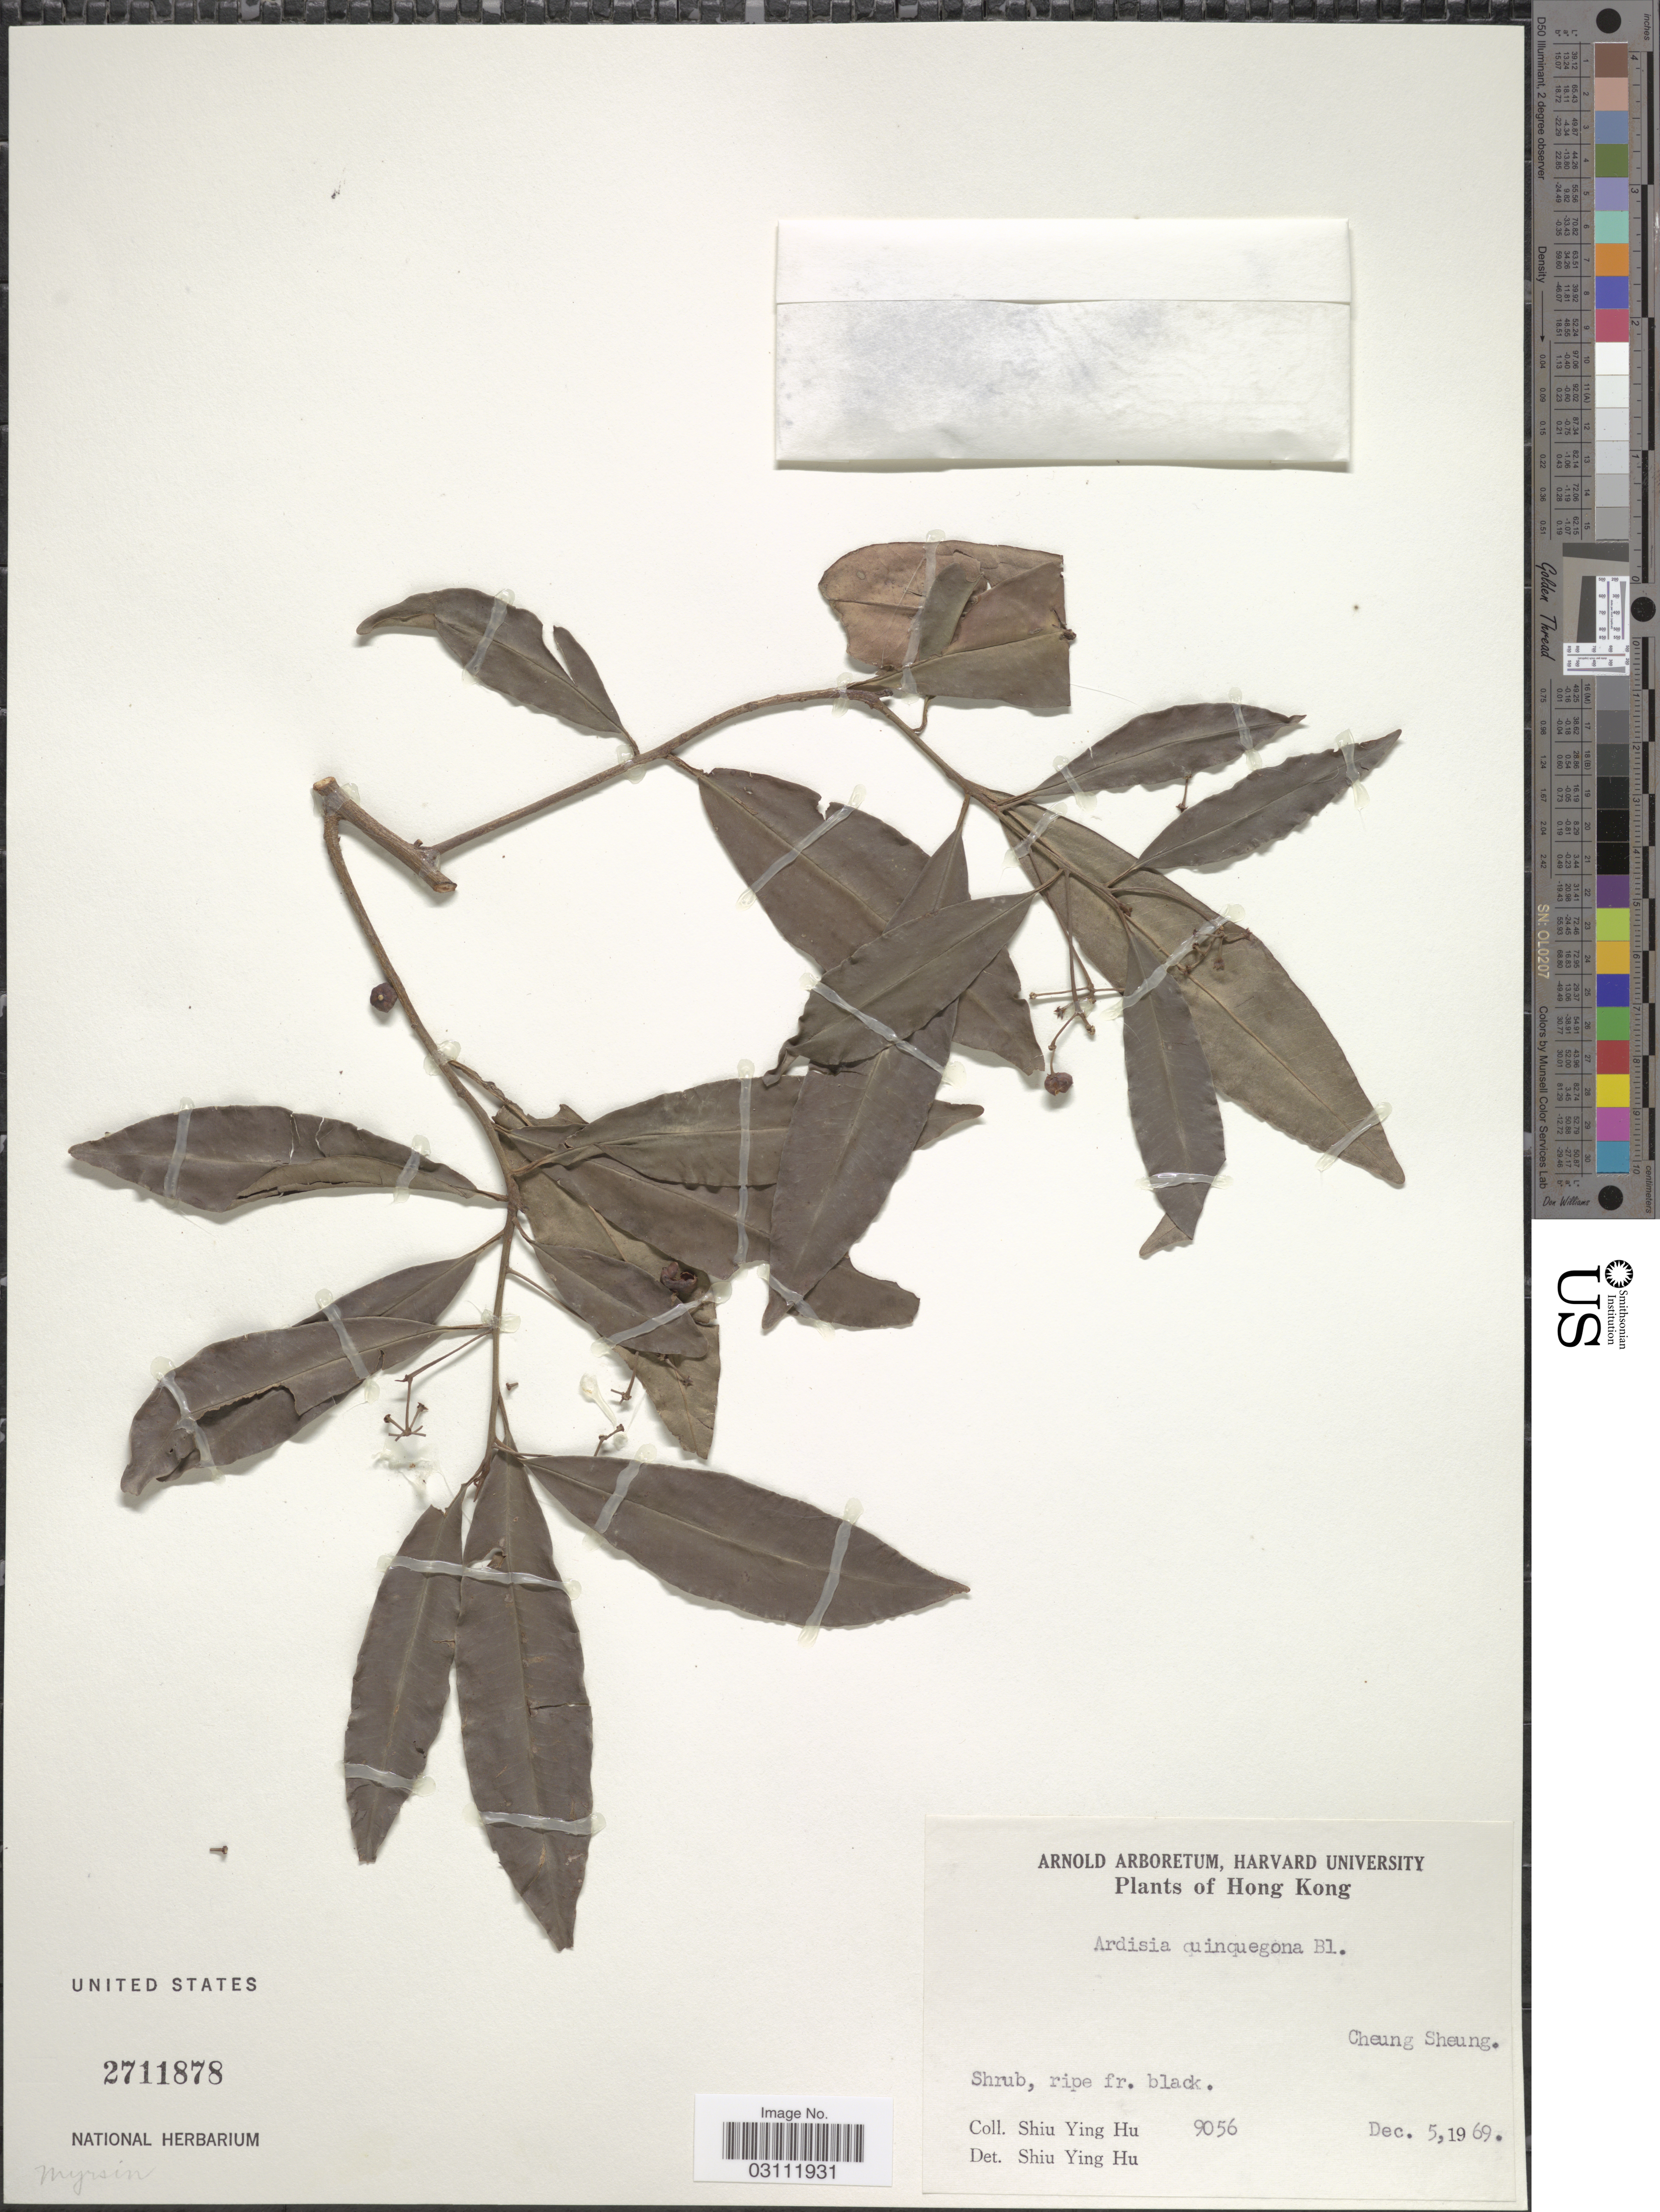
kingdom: Plantae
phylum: Tracheophyta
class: Magnoliopsida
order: Ericales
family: Primulaceae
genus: Ardisia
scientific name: Ardisia quinquegona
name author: Blume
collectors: S. Y. Hu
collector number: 9056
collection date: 1969-12-05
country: China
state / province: Hong Kong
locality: Cheung Sheung.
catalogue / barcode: US 2711878